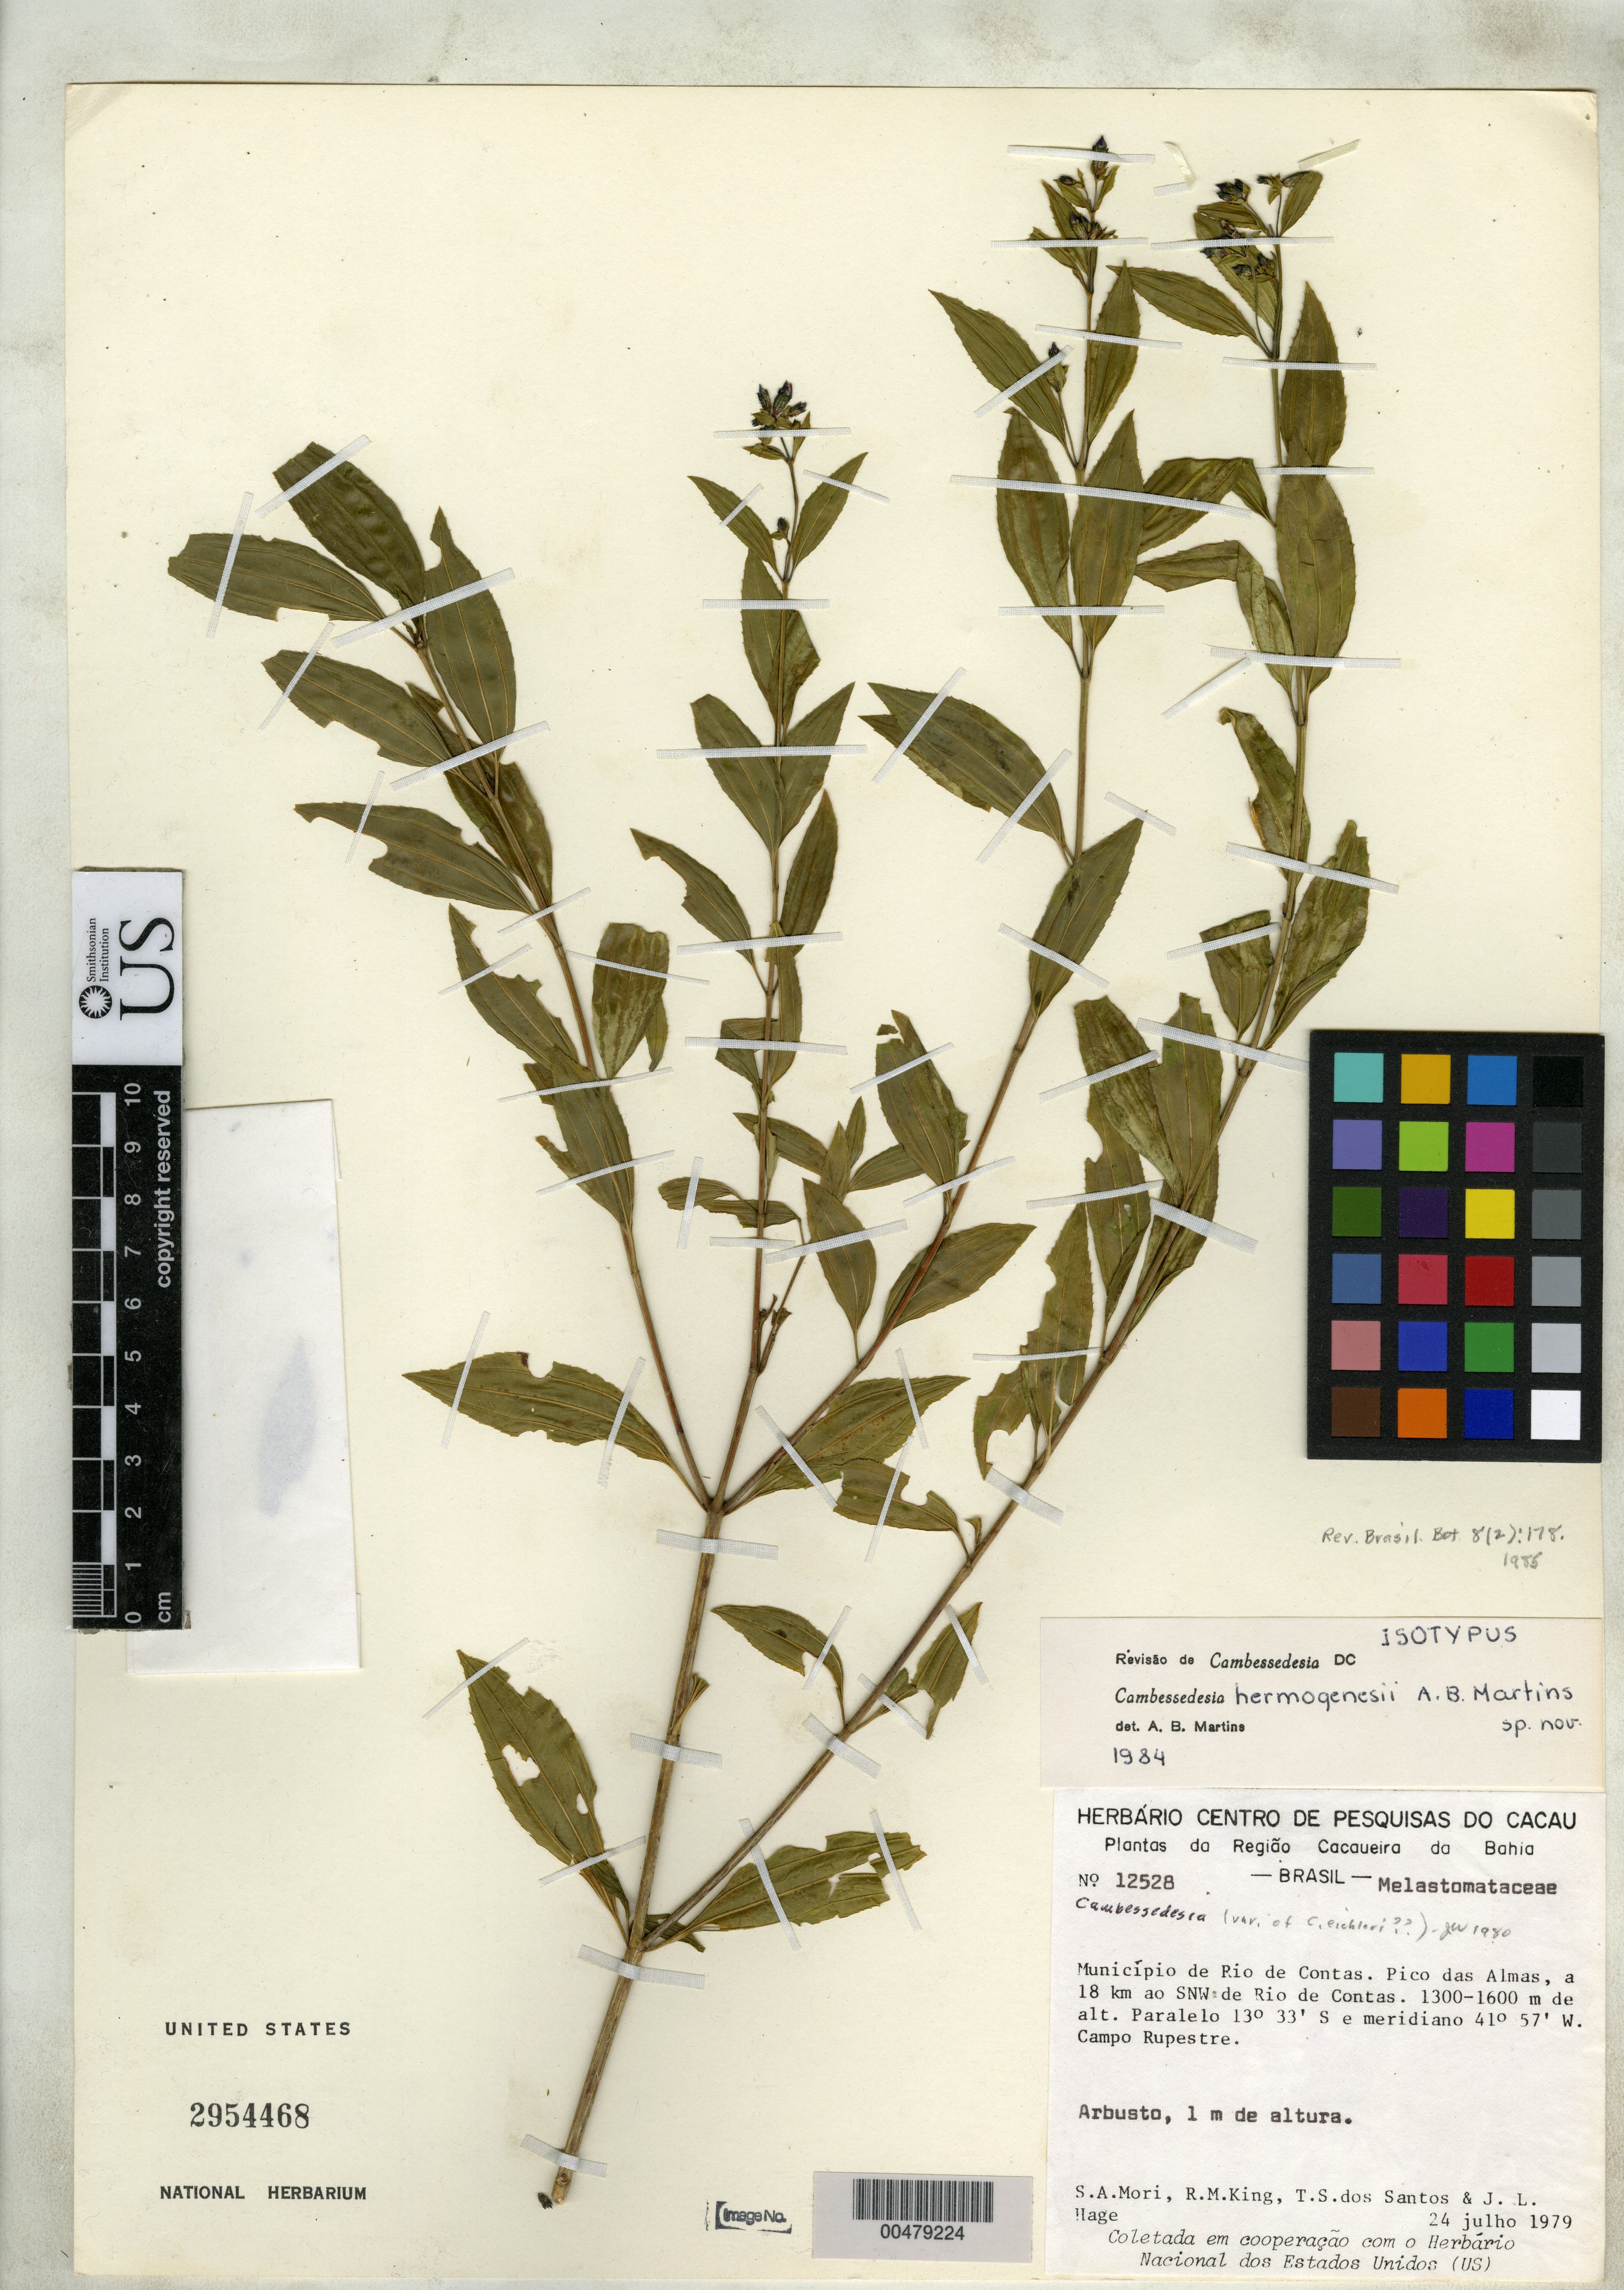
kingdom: Plantae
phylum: Tracheophyta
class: Magnoliopsida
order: Myrtales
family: Melastomataceae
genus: Cambessedesia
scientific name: Cambessedesia hermogenesii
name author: A.B. Martins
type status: Isotype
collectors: S. Mori, R. M. King, T. S. Santos & J. L. Hage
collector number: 12528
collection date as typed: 24 Jul 1979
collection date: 1979-07-24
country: Brazil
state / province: Bahia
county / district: Rio de Contas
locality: Pico das Almas, 18 km ao SW de Rio de Contas.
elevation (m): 1300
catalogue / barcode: US 2954468